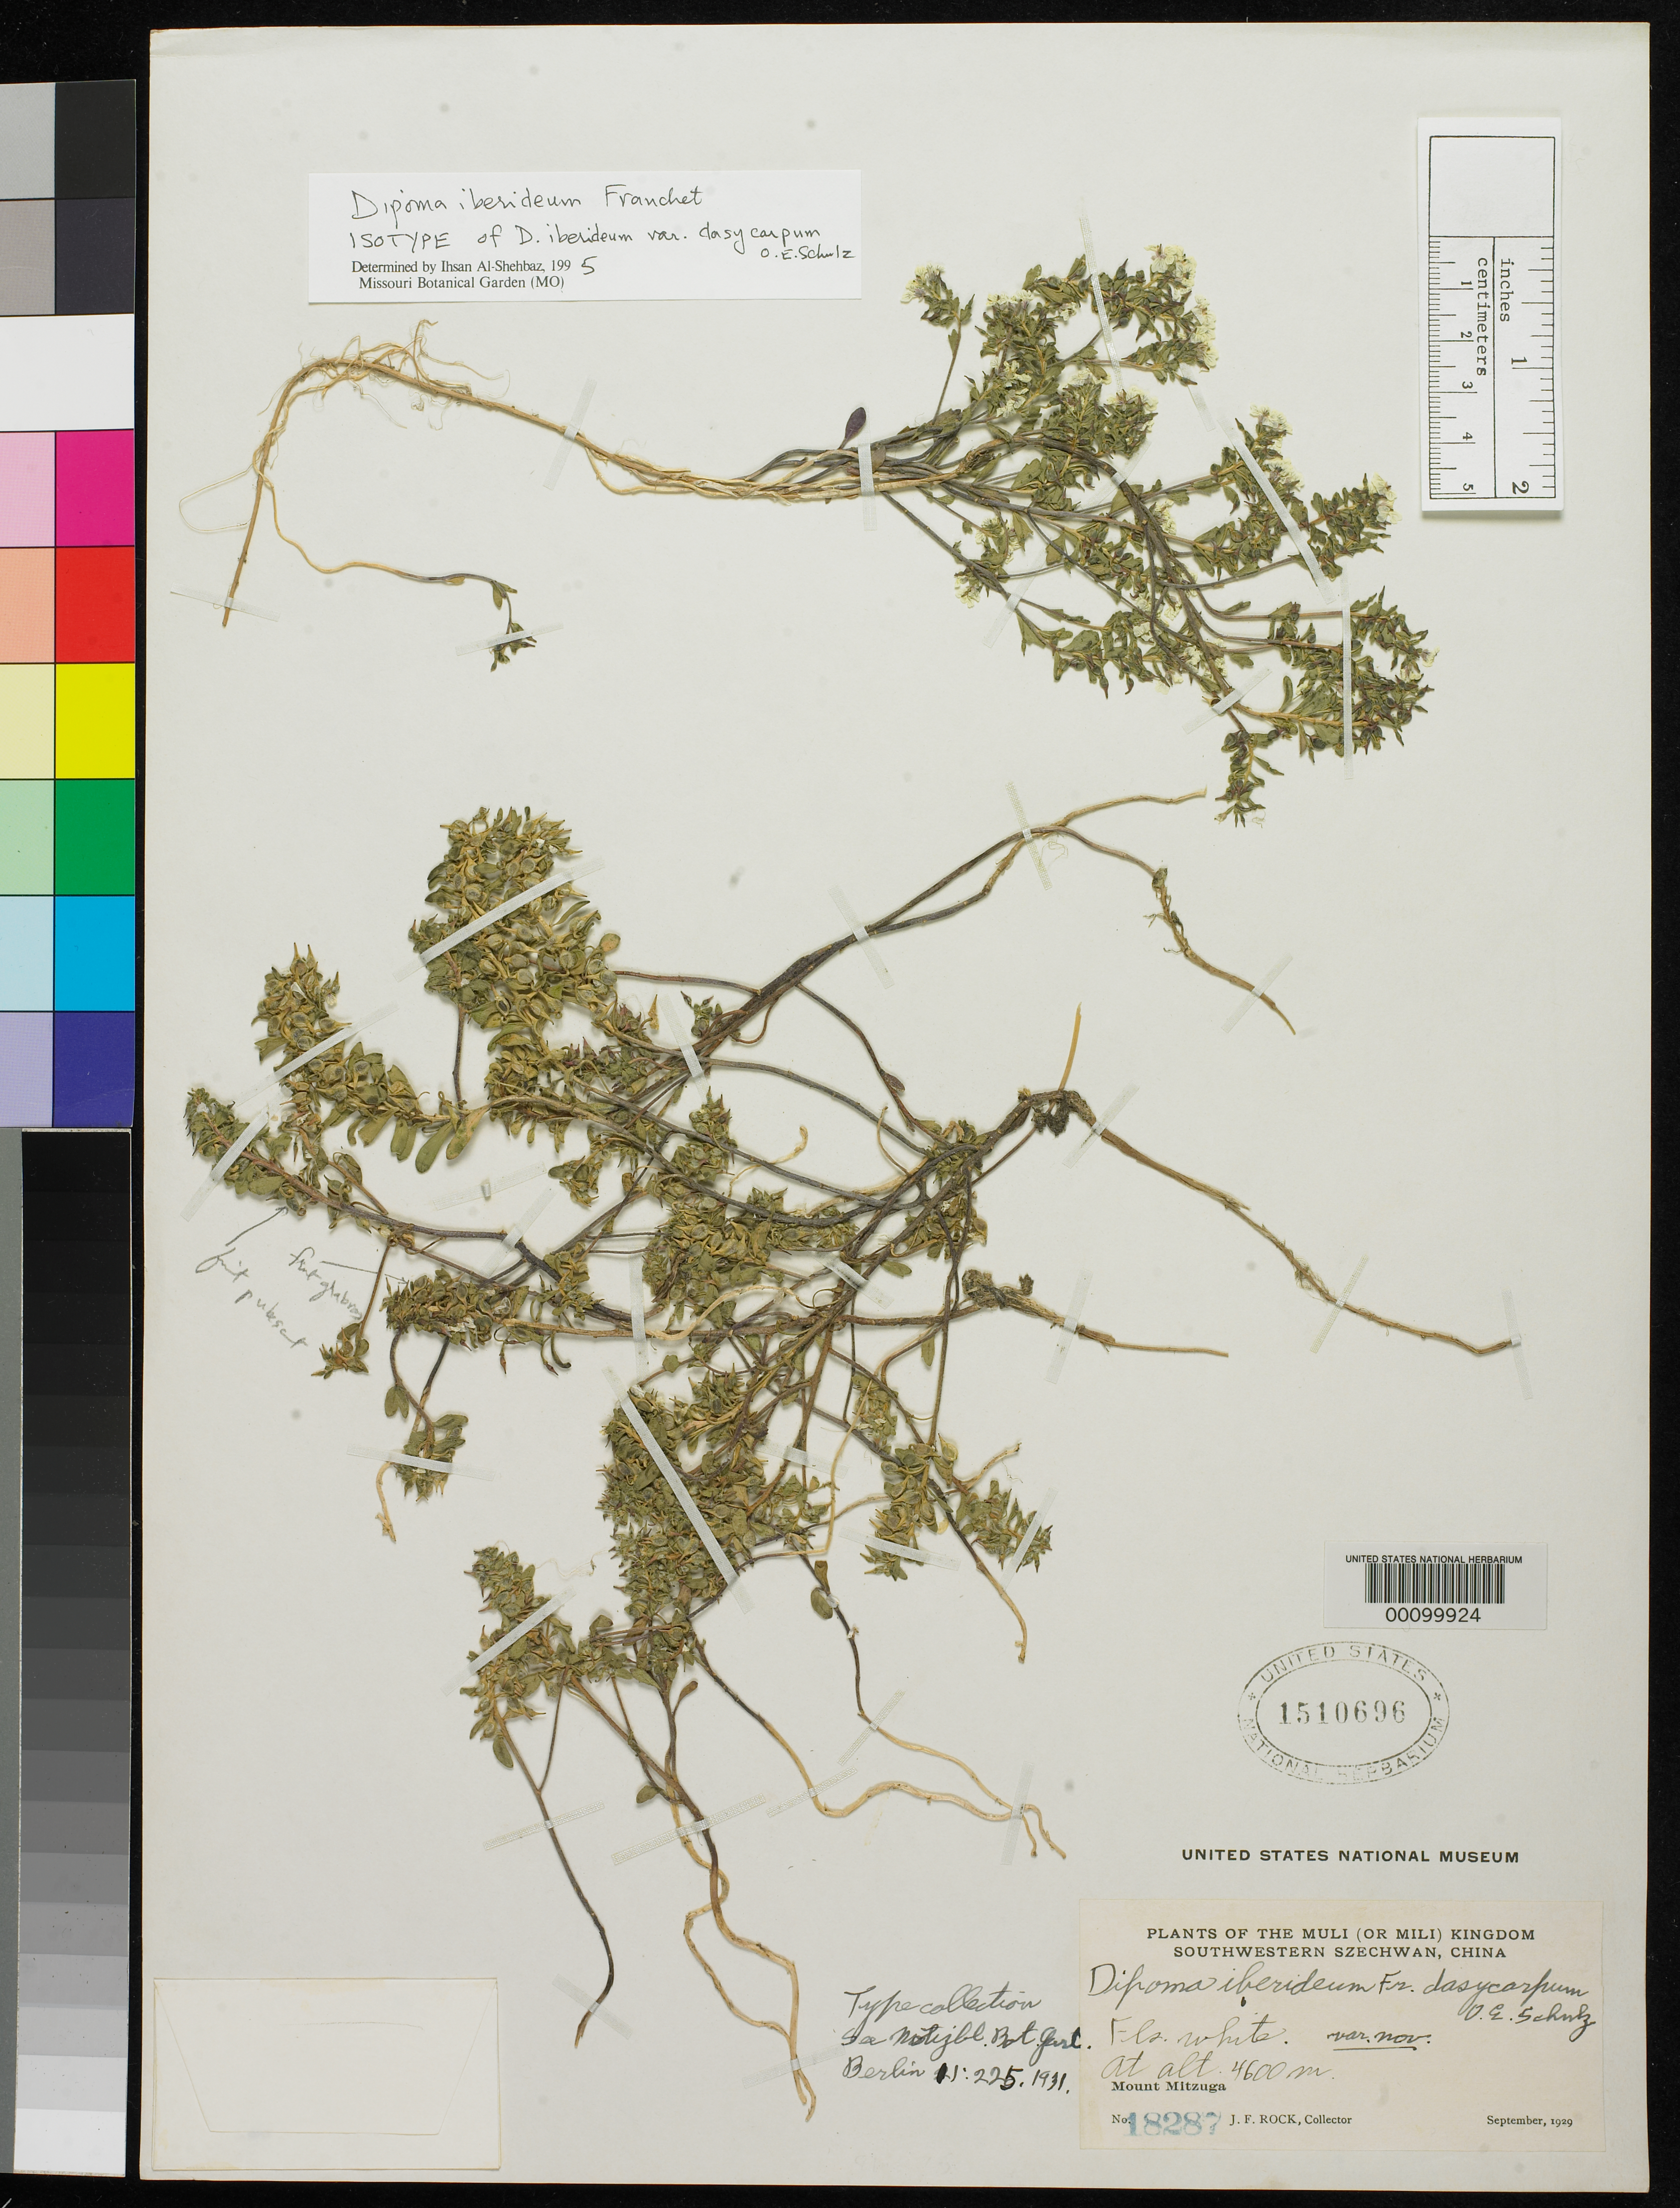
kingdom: Plantae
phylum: Tracheophyta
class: Magnoliopsida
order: Brassicales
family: Brassicaceae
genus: Dipoma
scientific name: Dipoma iberideum var. dasycarpum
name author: O.E. Schulz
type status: Isotype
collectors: J. F. Rock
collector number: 18287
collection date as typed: Sep 1929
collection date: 1929-09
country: China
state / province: Sichuan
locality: Muli (or Mili) Kingdom, southwestern Szechwan, China; Mount Mitzuga.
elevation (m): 4600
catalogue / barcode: US 1510696